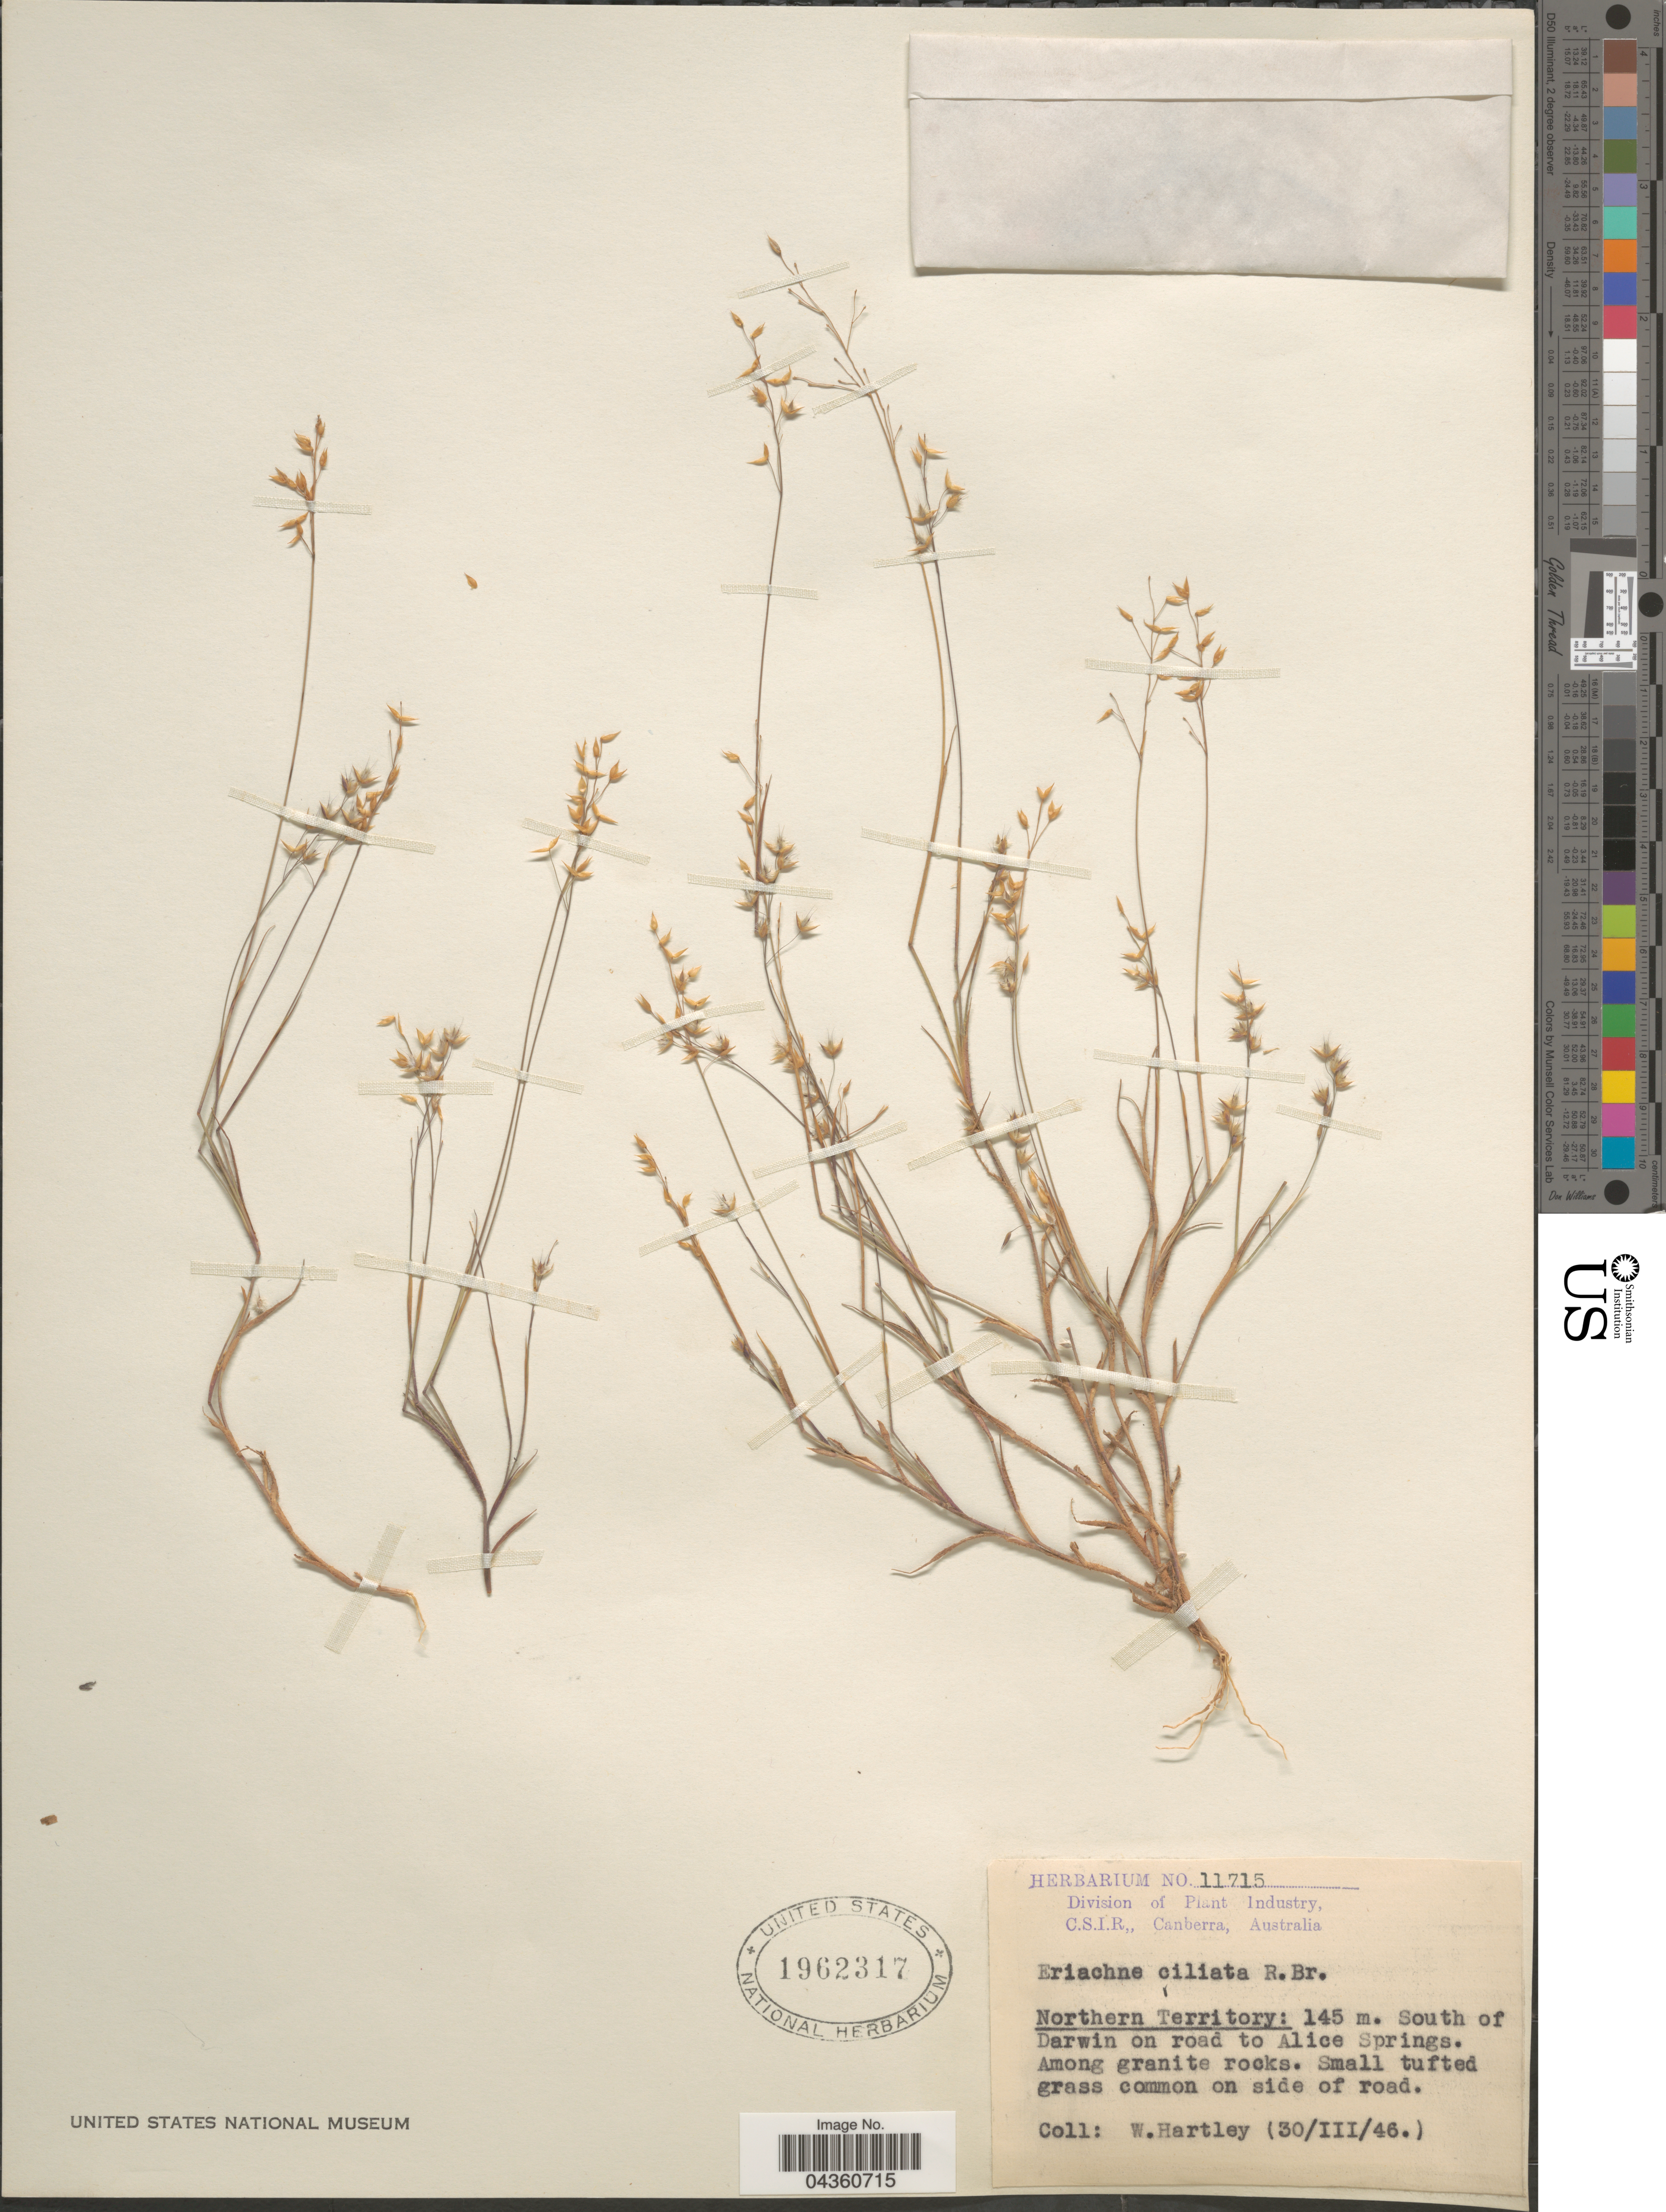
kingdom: Plantae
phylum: Tracheophyta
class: Liliopsida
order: Poales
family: Poaceae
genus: Eriachne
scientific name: Eriachne ciliata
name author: R. Br.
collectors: W. Hartley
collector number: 11715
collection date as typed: Transcribed d/m/y: 30/3/46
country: Australia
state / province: Northern Territory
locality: South of Darwin on road to Alice Springs.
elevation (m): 145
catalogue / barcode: US 1962317